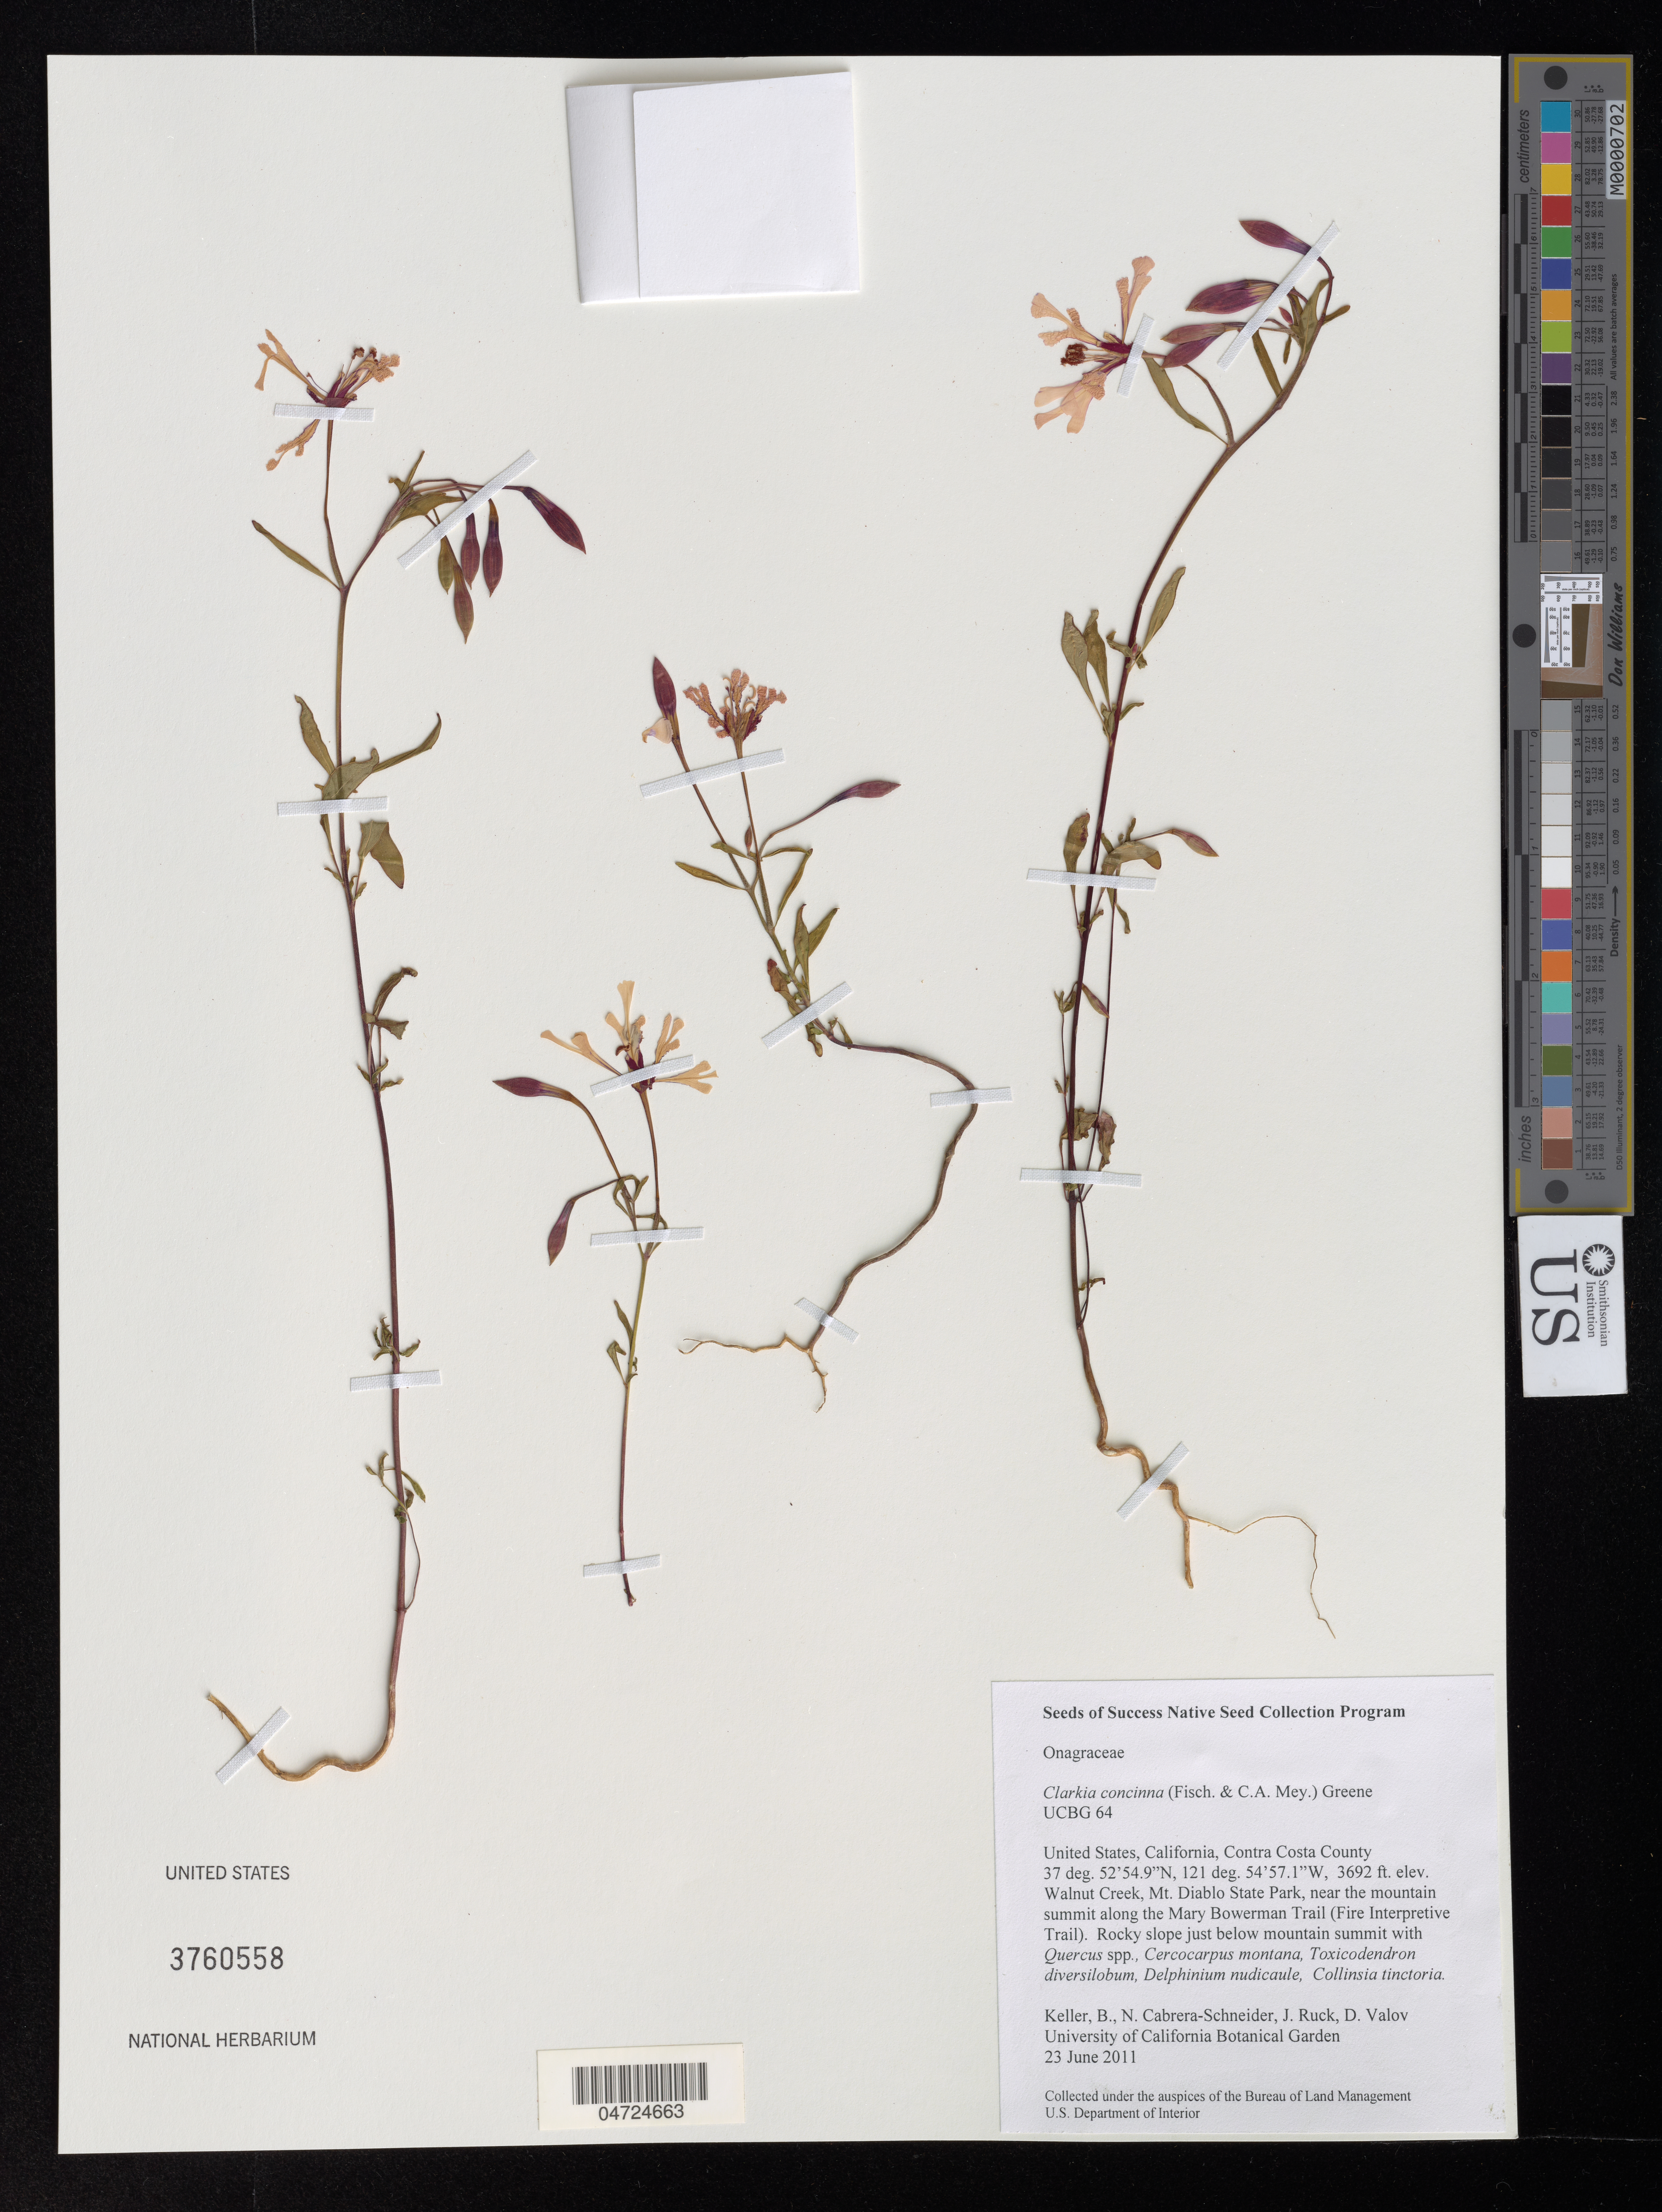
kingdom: Plantae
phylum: Tracheophyta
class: Magnoliopsida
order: Myrtales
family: Onagraceae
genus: Clarkia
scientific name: Clarkia concinna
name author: (Fisch. & C.A. Mey.) Greene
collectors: B. Keller & D. Valov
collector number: UCBG 64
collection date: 2011-06-23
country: United States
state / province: California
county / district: Contra Costa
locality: Contra Costa County. Walnut Creek, Mt. Diablo State Park, near the mountain summit along the Mary Bowerman Trail (Fire Interpretive Trail).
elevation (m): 1125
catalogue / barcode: US 3760558